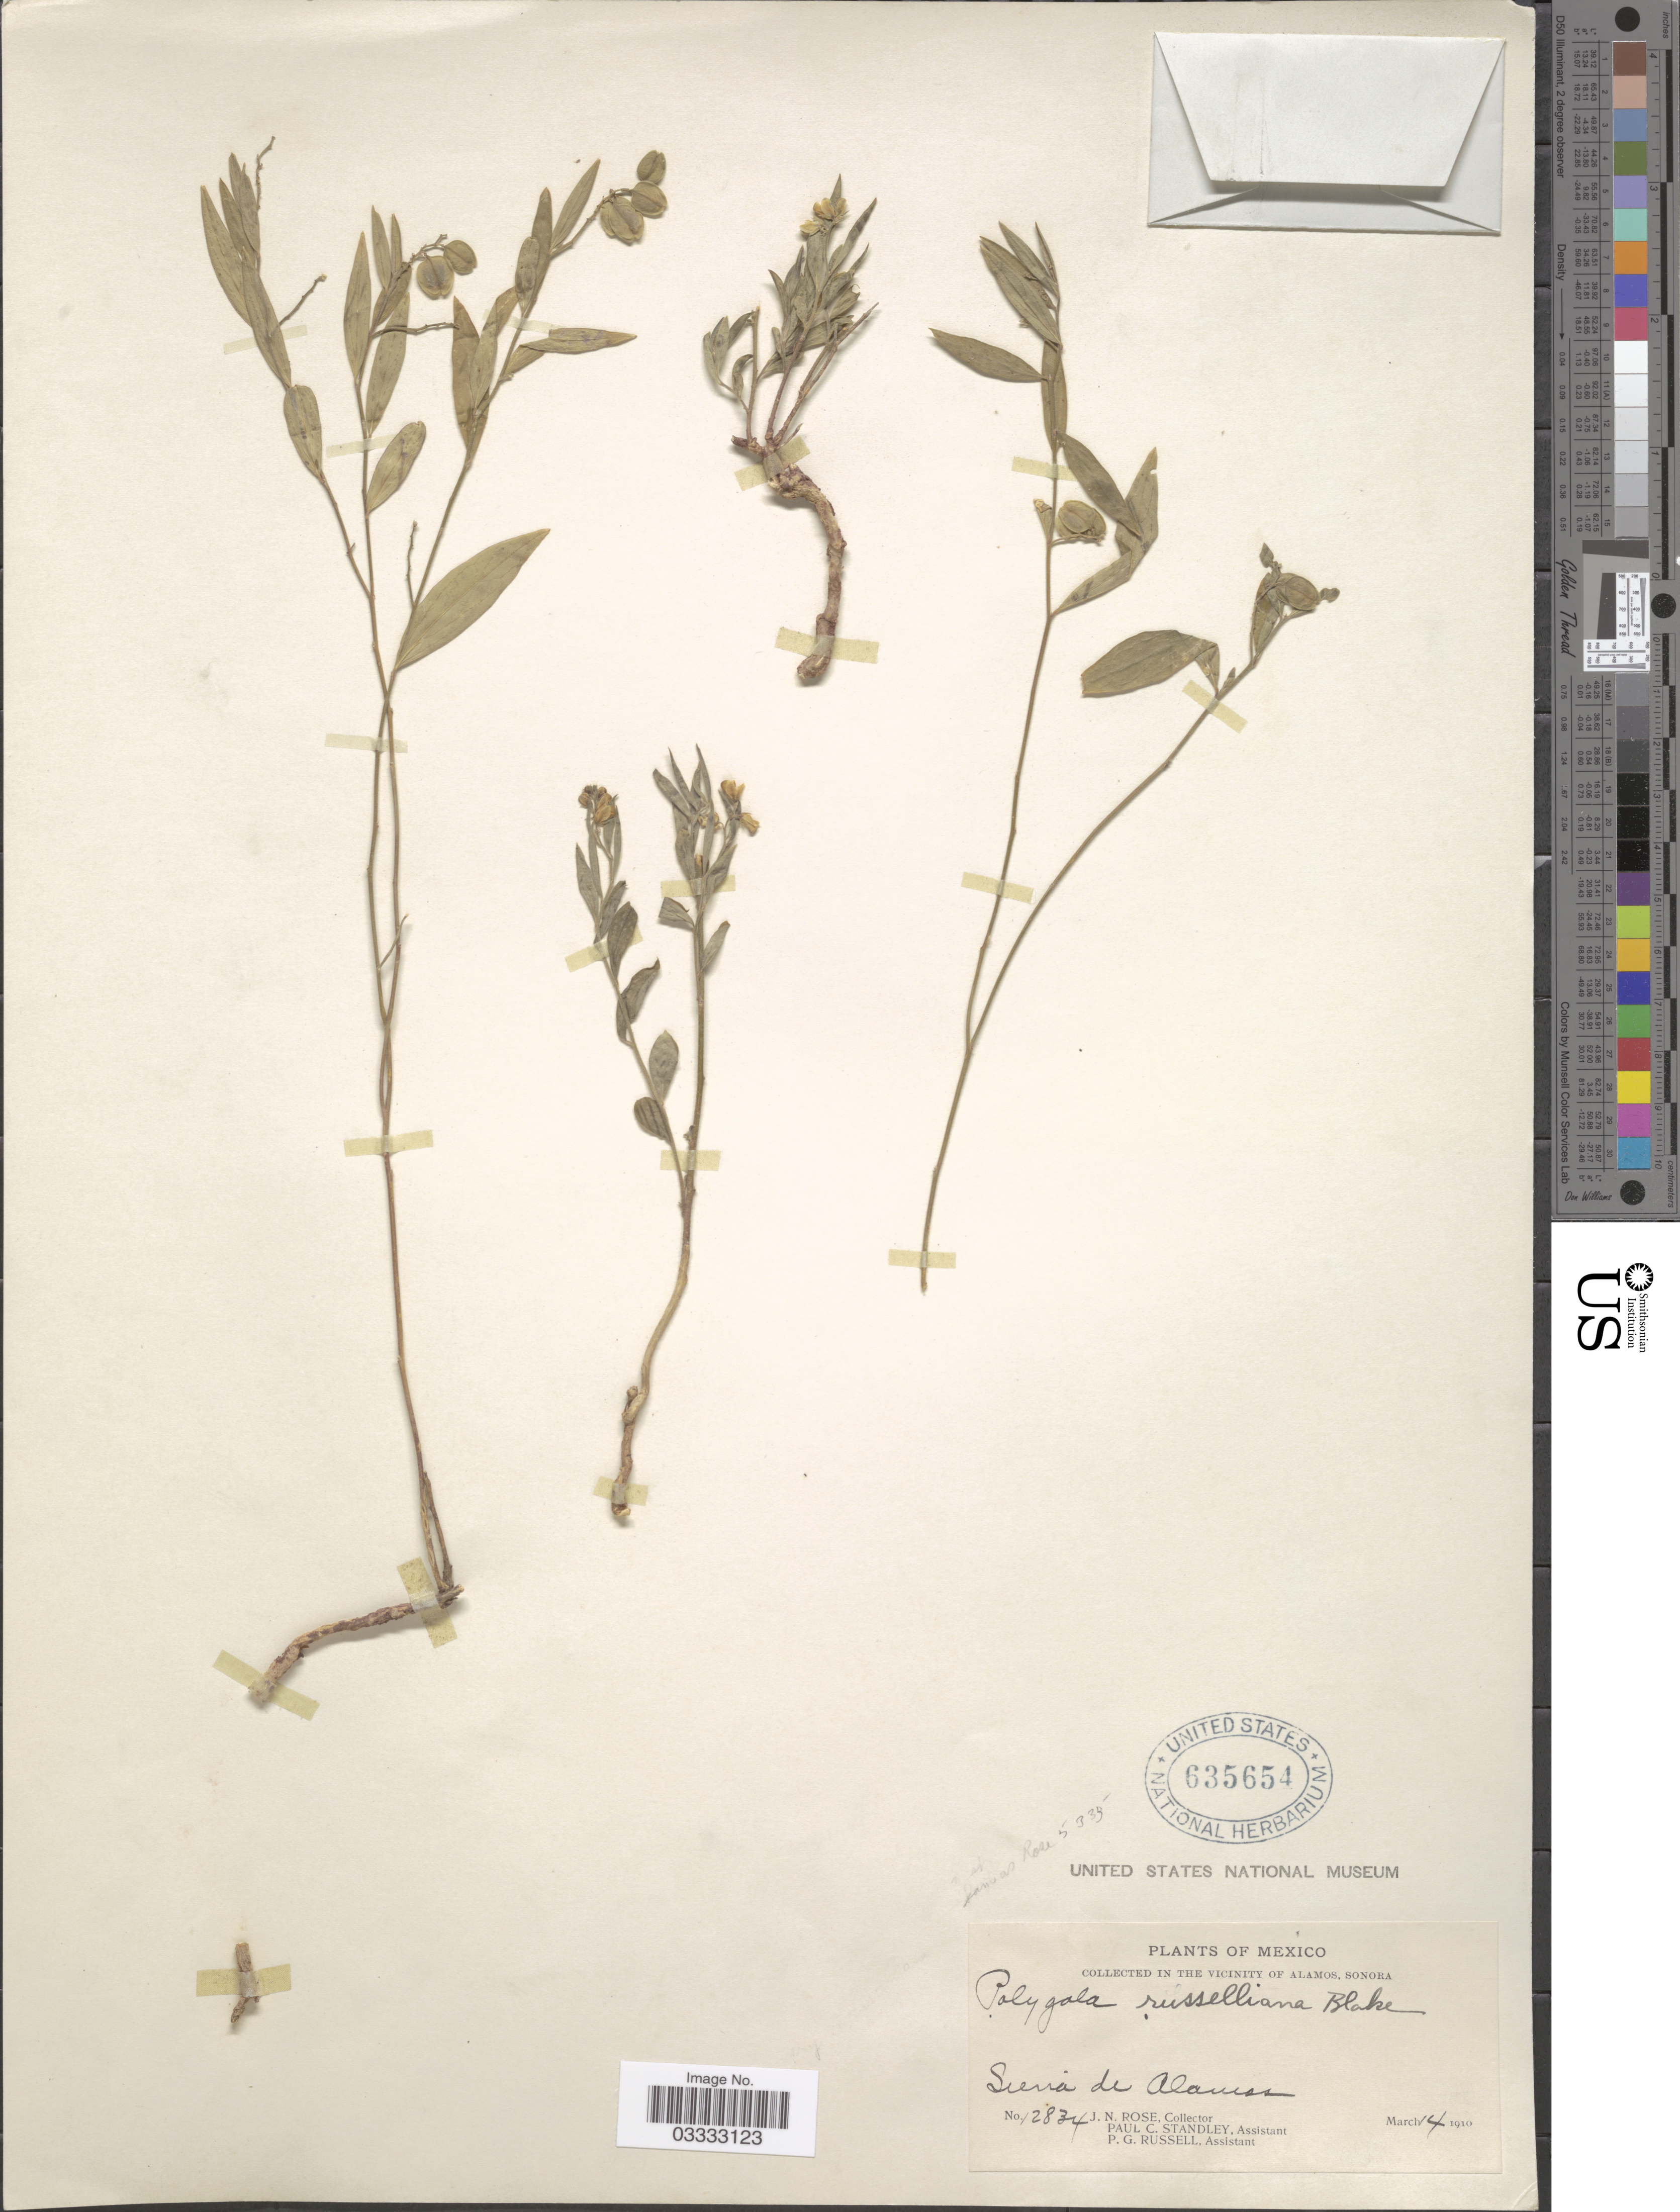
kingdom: Plantae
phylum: Tracheophyta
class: Magnoliopsida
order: Fabales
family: Polygalaceae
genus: Polygala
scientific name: Polygala russelliana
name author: S.F. Blake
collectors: J. N. Rose, P. C. Standley & P. G. Russell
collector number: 12834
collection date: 1910-03-14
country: Mexico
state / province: Sonora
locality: In the vicinity of Alamos. Sierra de Alamos.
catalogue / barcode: US 635654